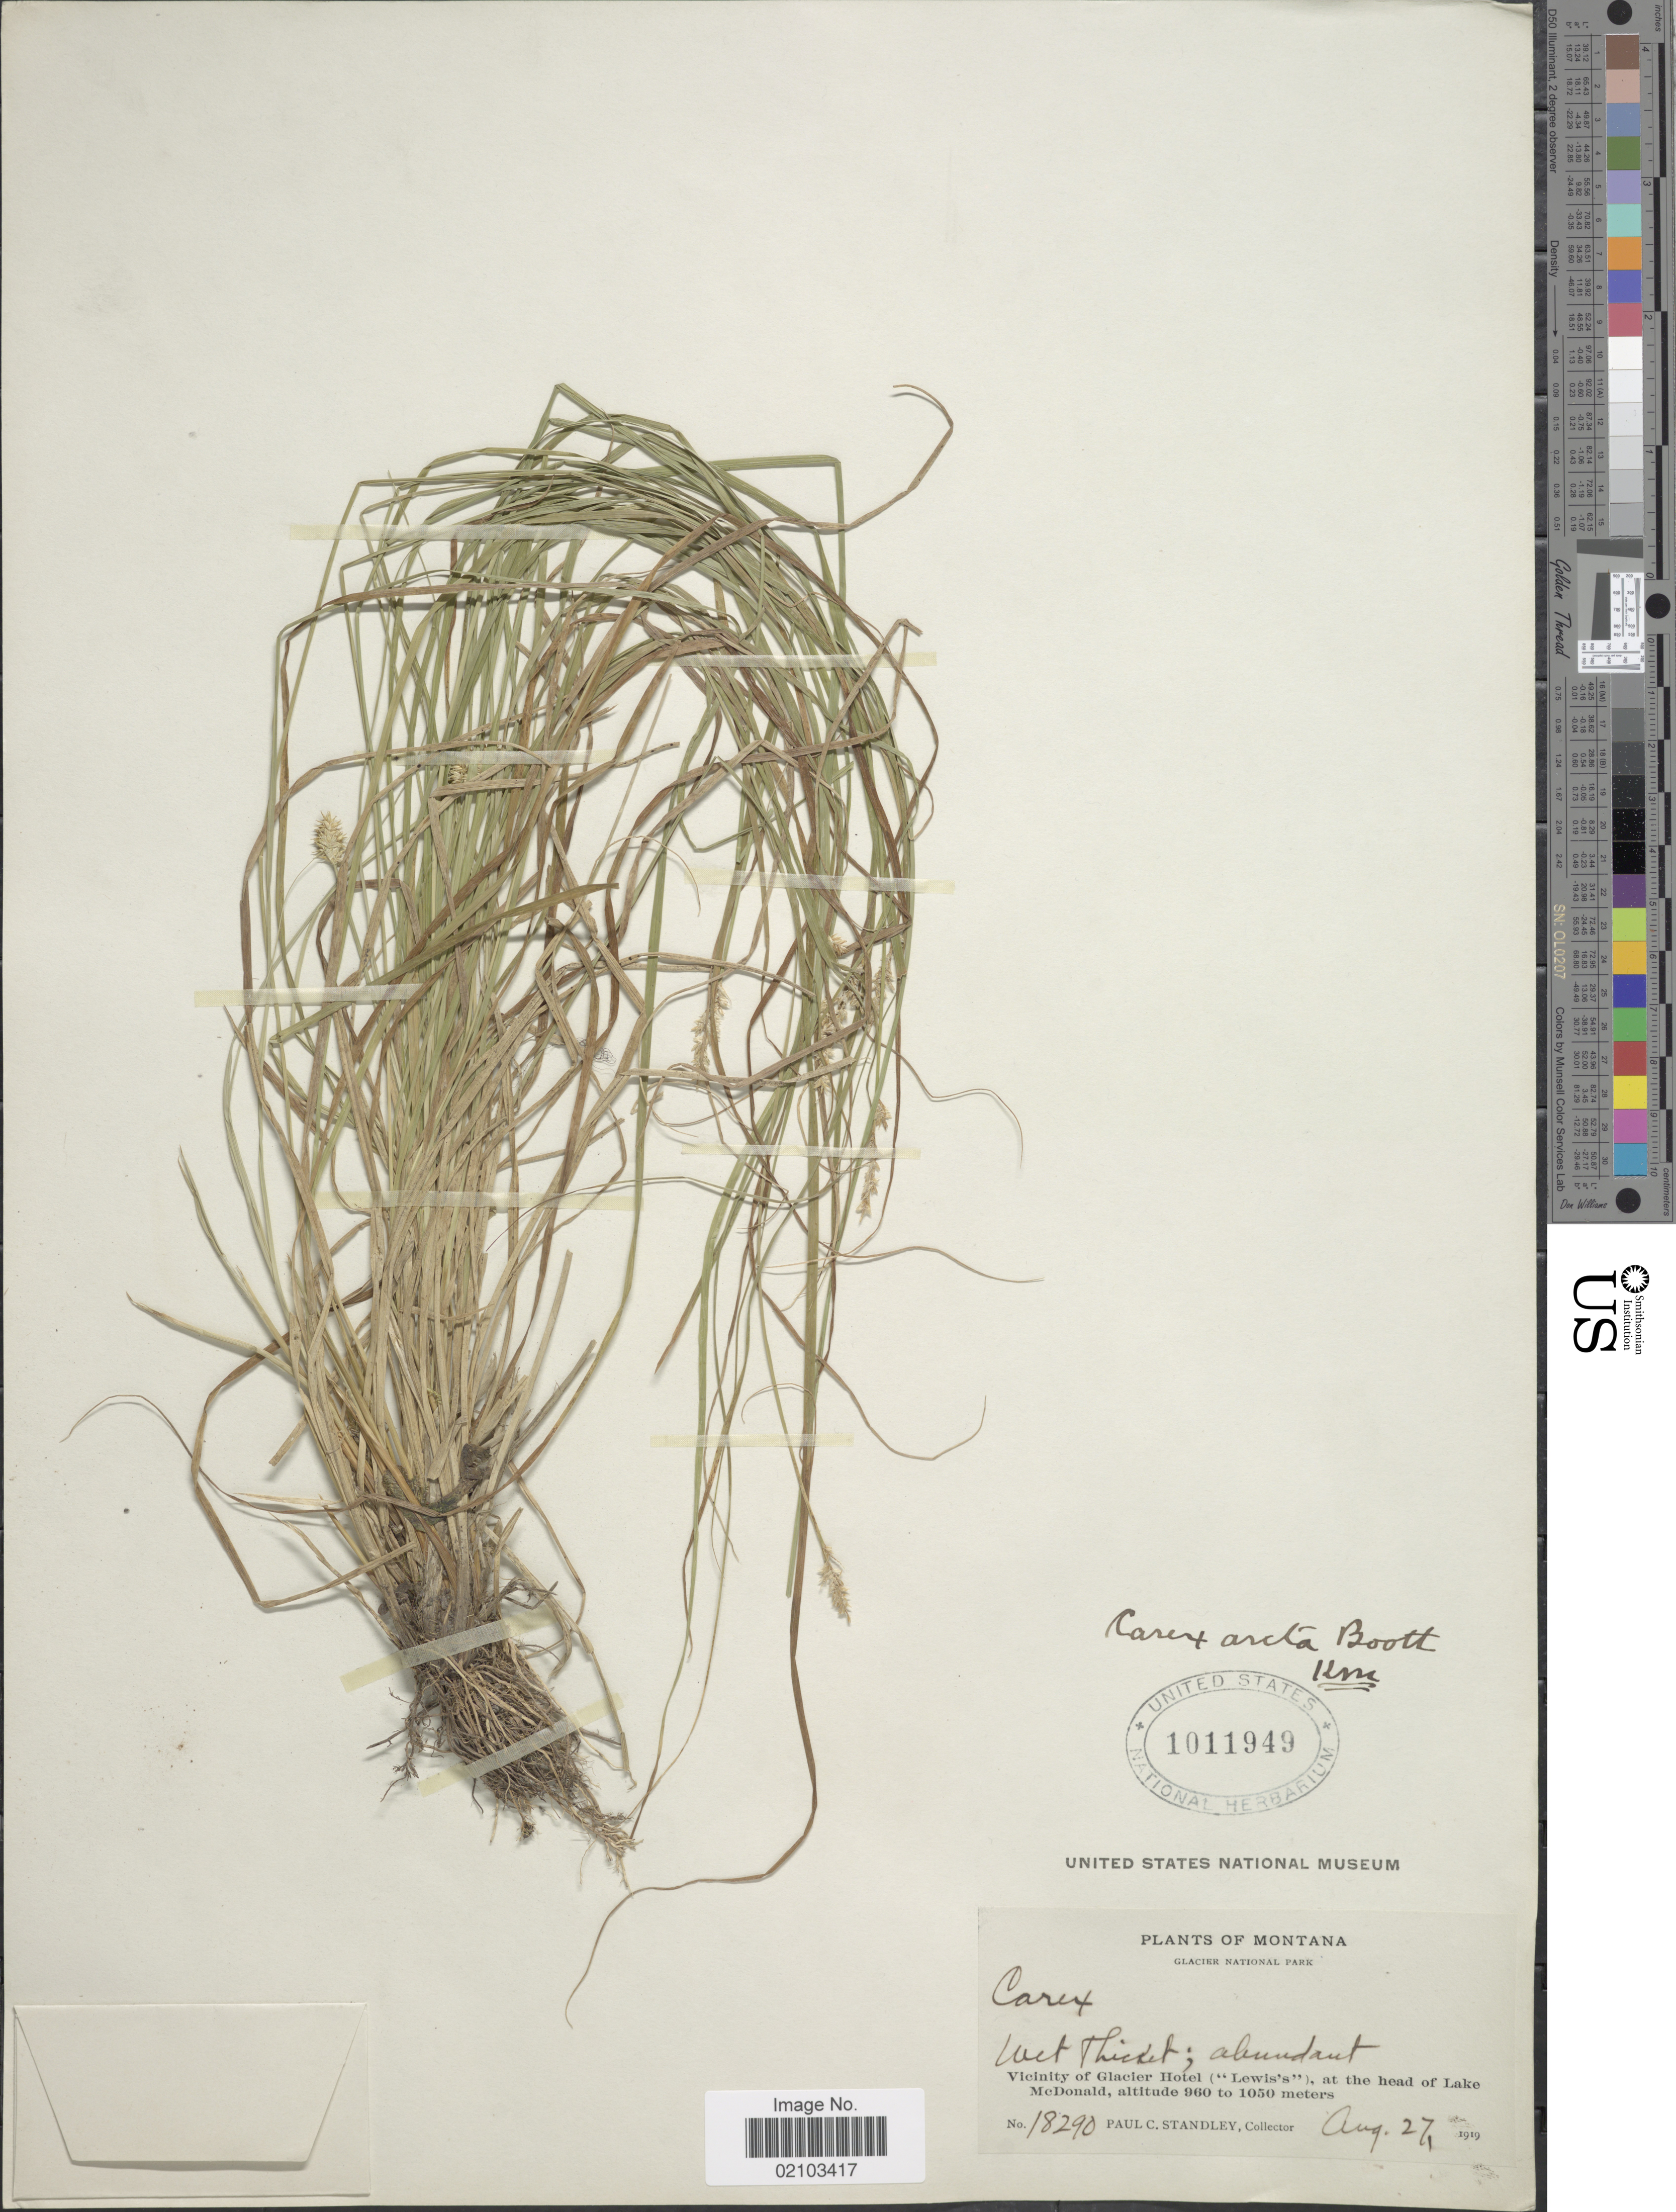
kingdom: Plantae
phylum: Tracheophyta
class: Liliopsida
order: Poales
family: Cyperaceae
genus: Carex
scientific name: Carex arcta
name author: Boott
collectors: P. C. Standley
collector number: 18290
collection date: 1919-08-27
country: United States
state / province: Montana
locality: Glacier National Park. Vicinity of Glacier Hotel (Lewi's), at the head of Lake McDonald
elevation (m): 960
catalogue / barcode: US 1011949